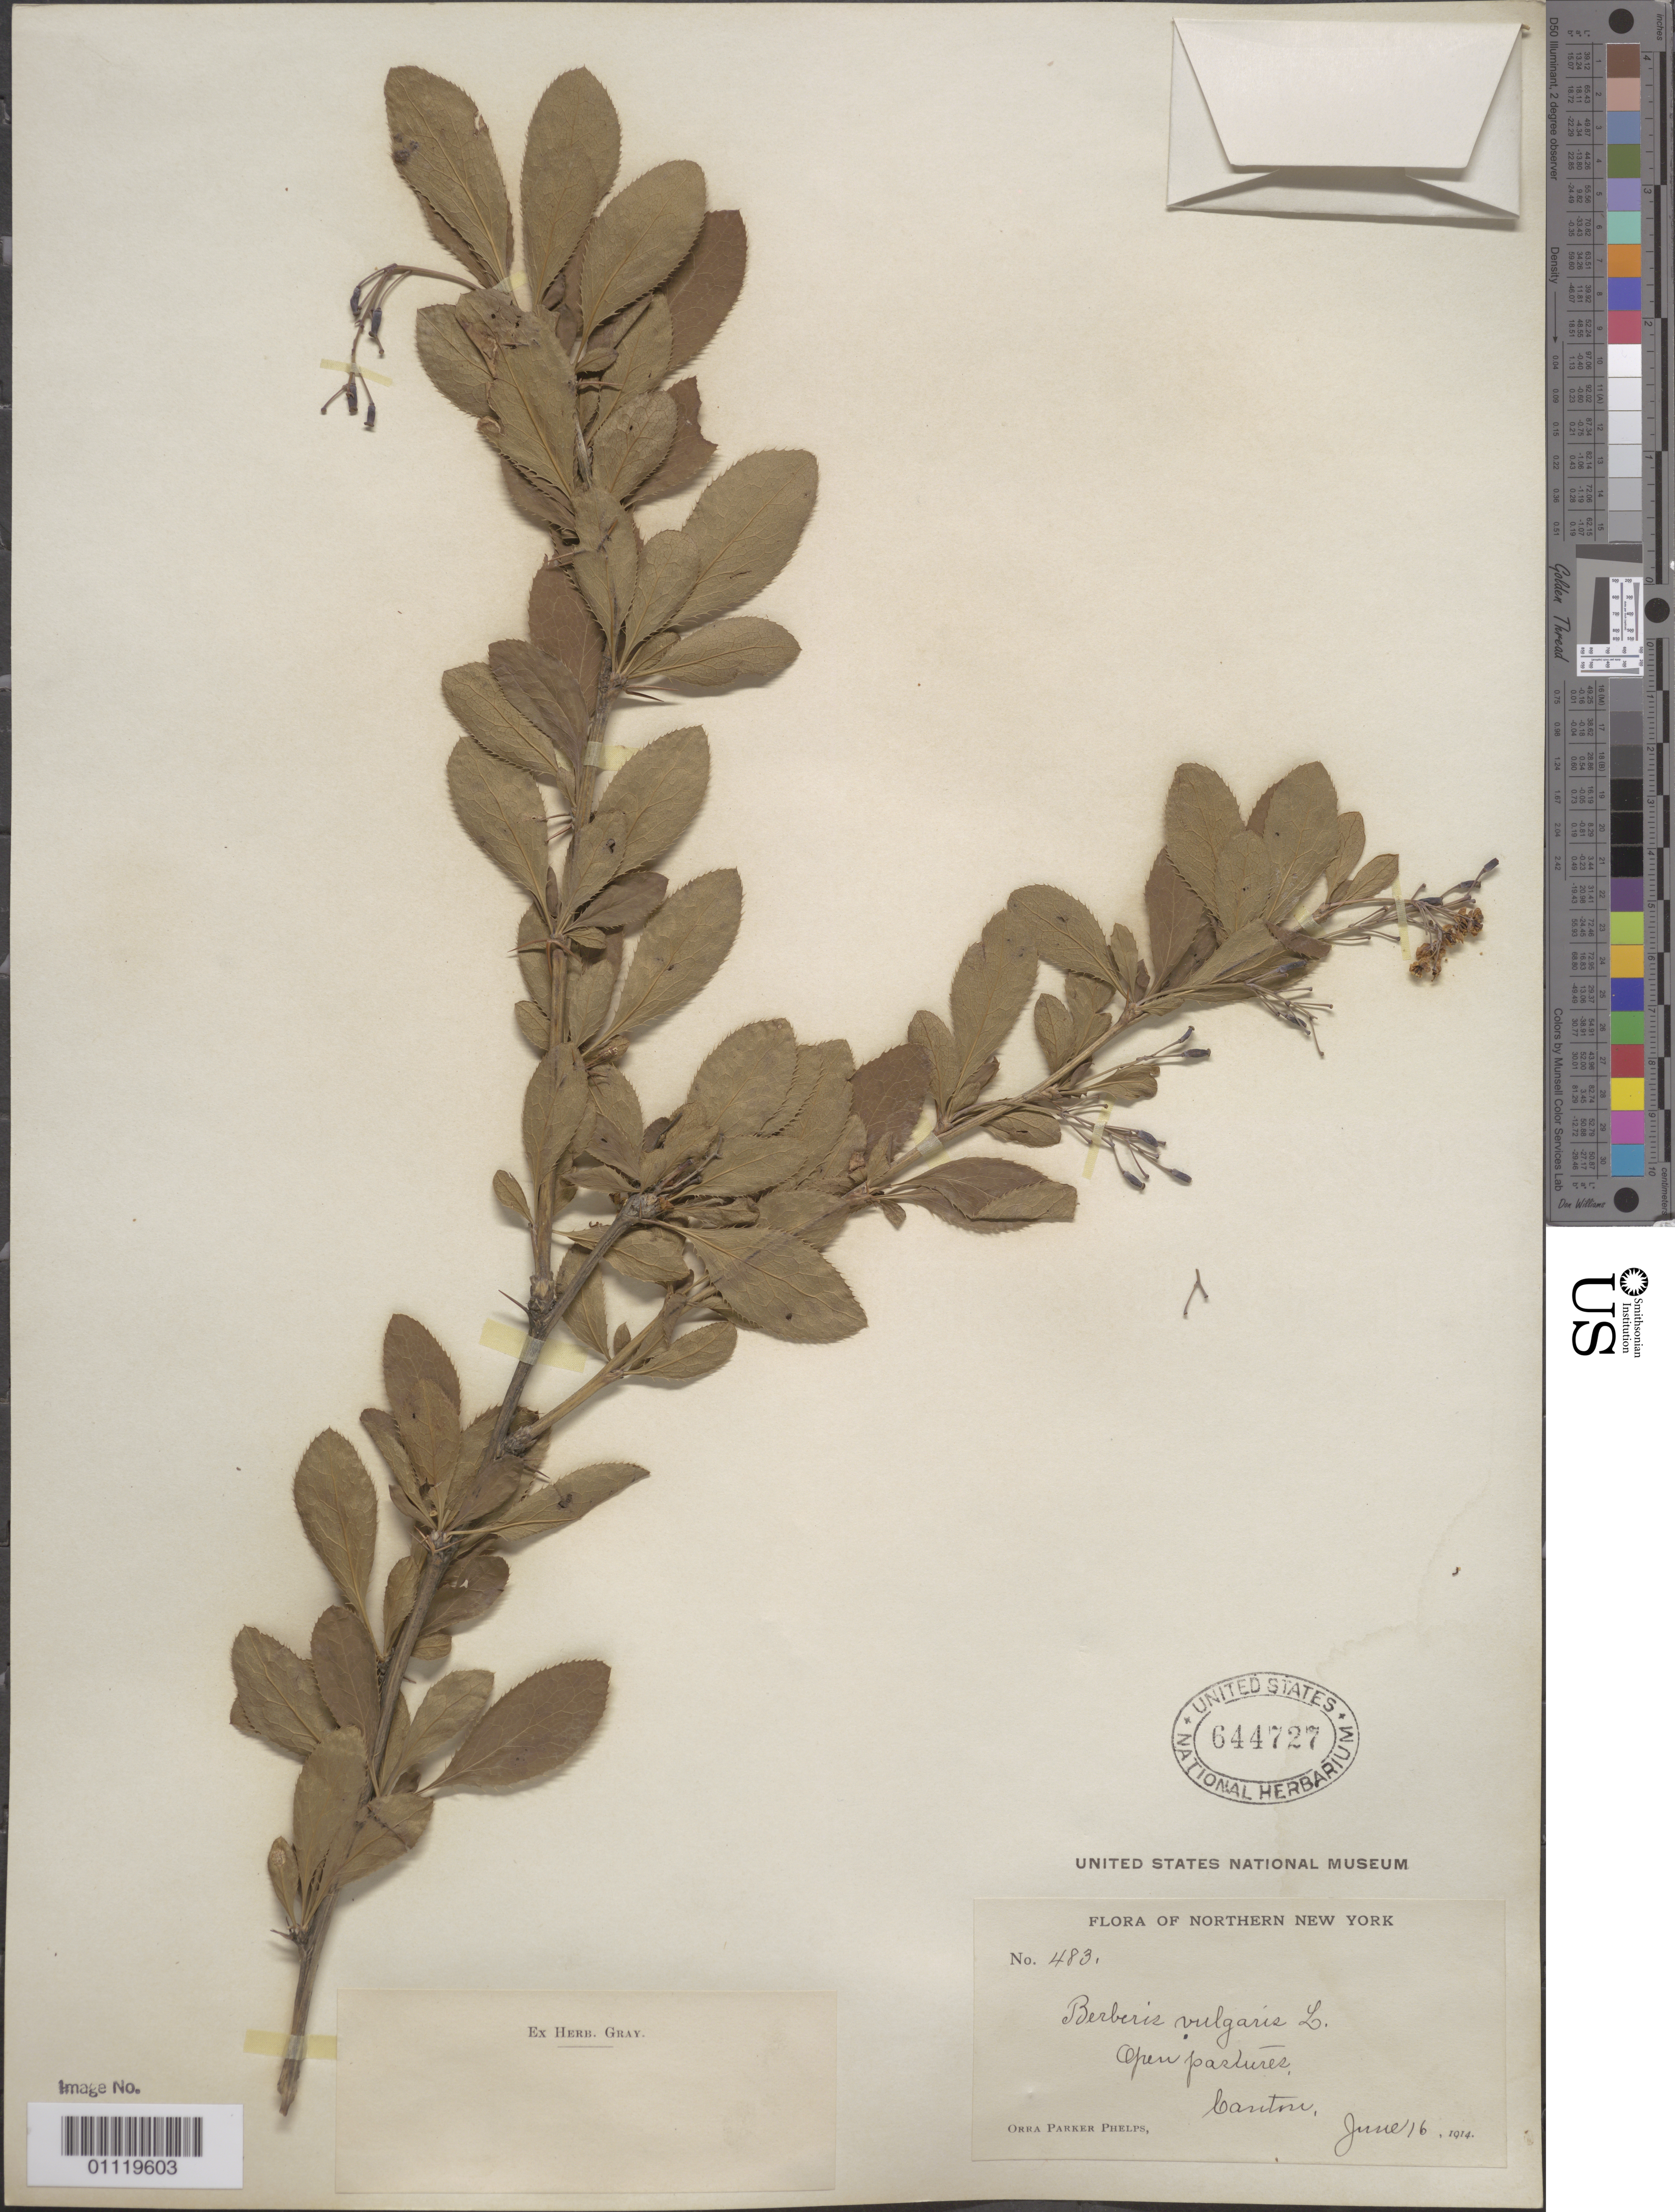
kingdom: Plantae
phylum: Tracheophyta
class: Magnoliopsida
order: Ranunculales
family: Berberidaceae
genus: Berberis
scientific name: Berberis sp.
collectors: O. P. Phelps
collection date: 1914-06-16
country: United States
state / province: New York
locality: Northern New York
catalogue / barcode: US 644727